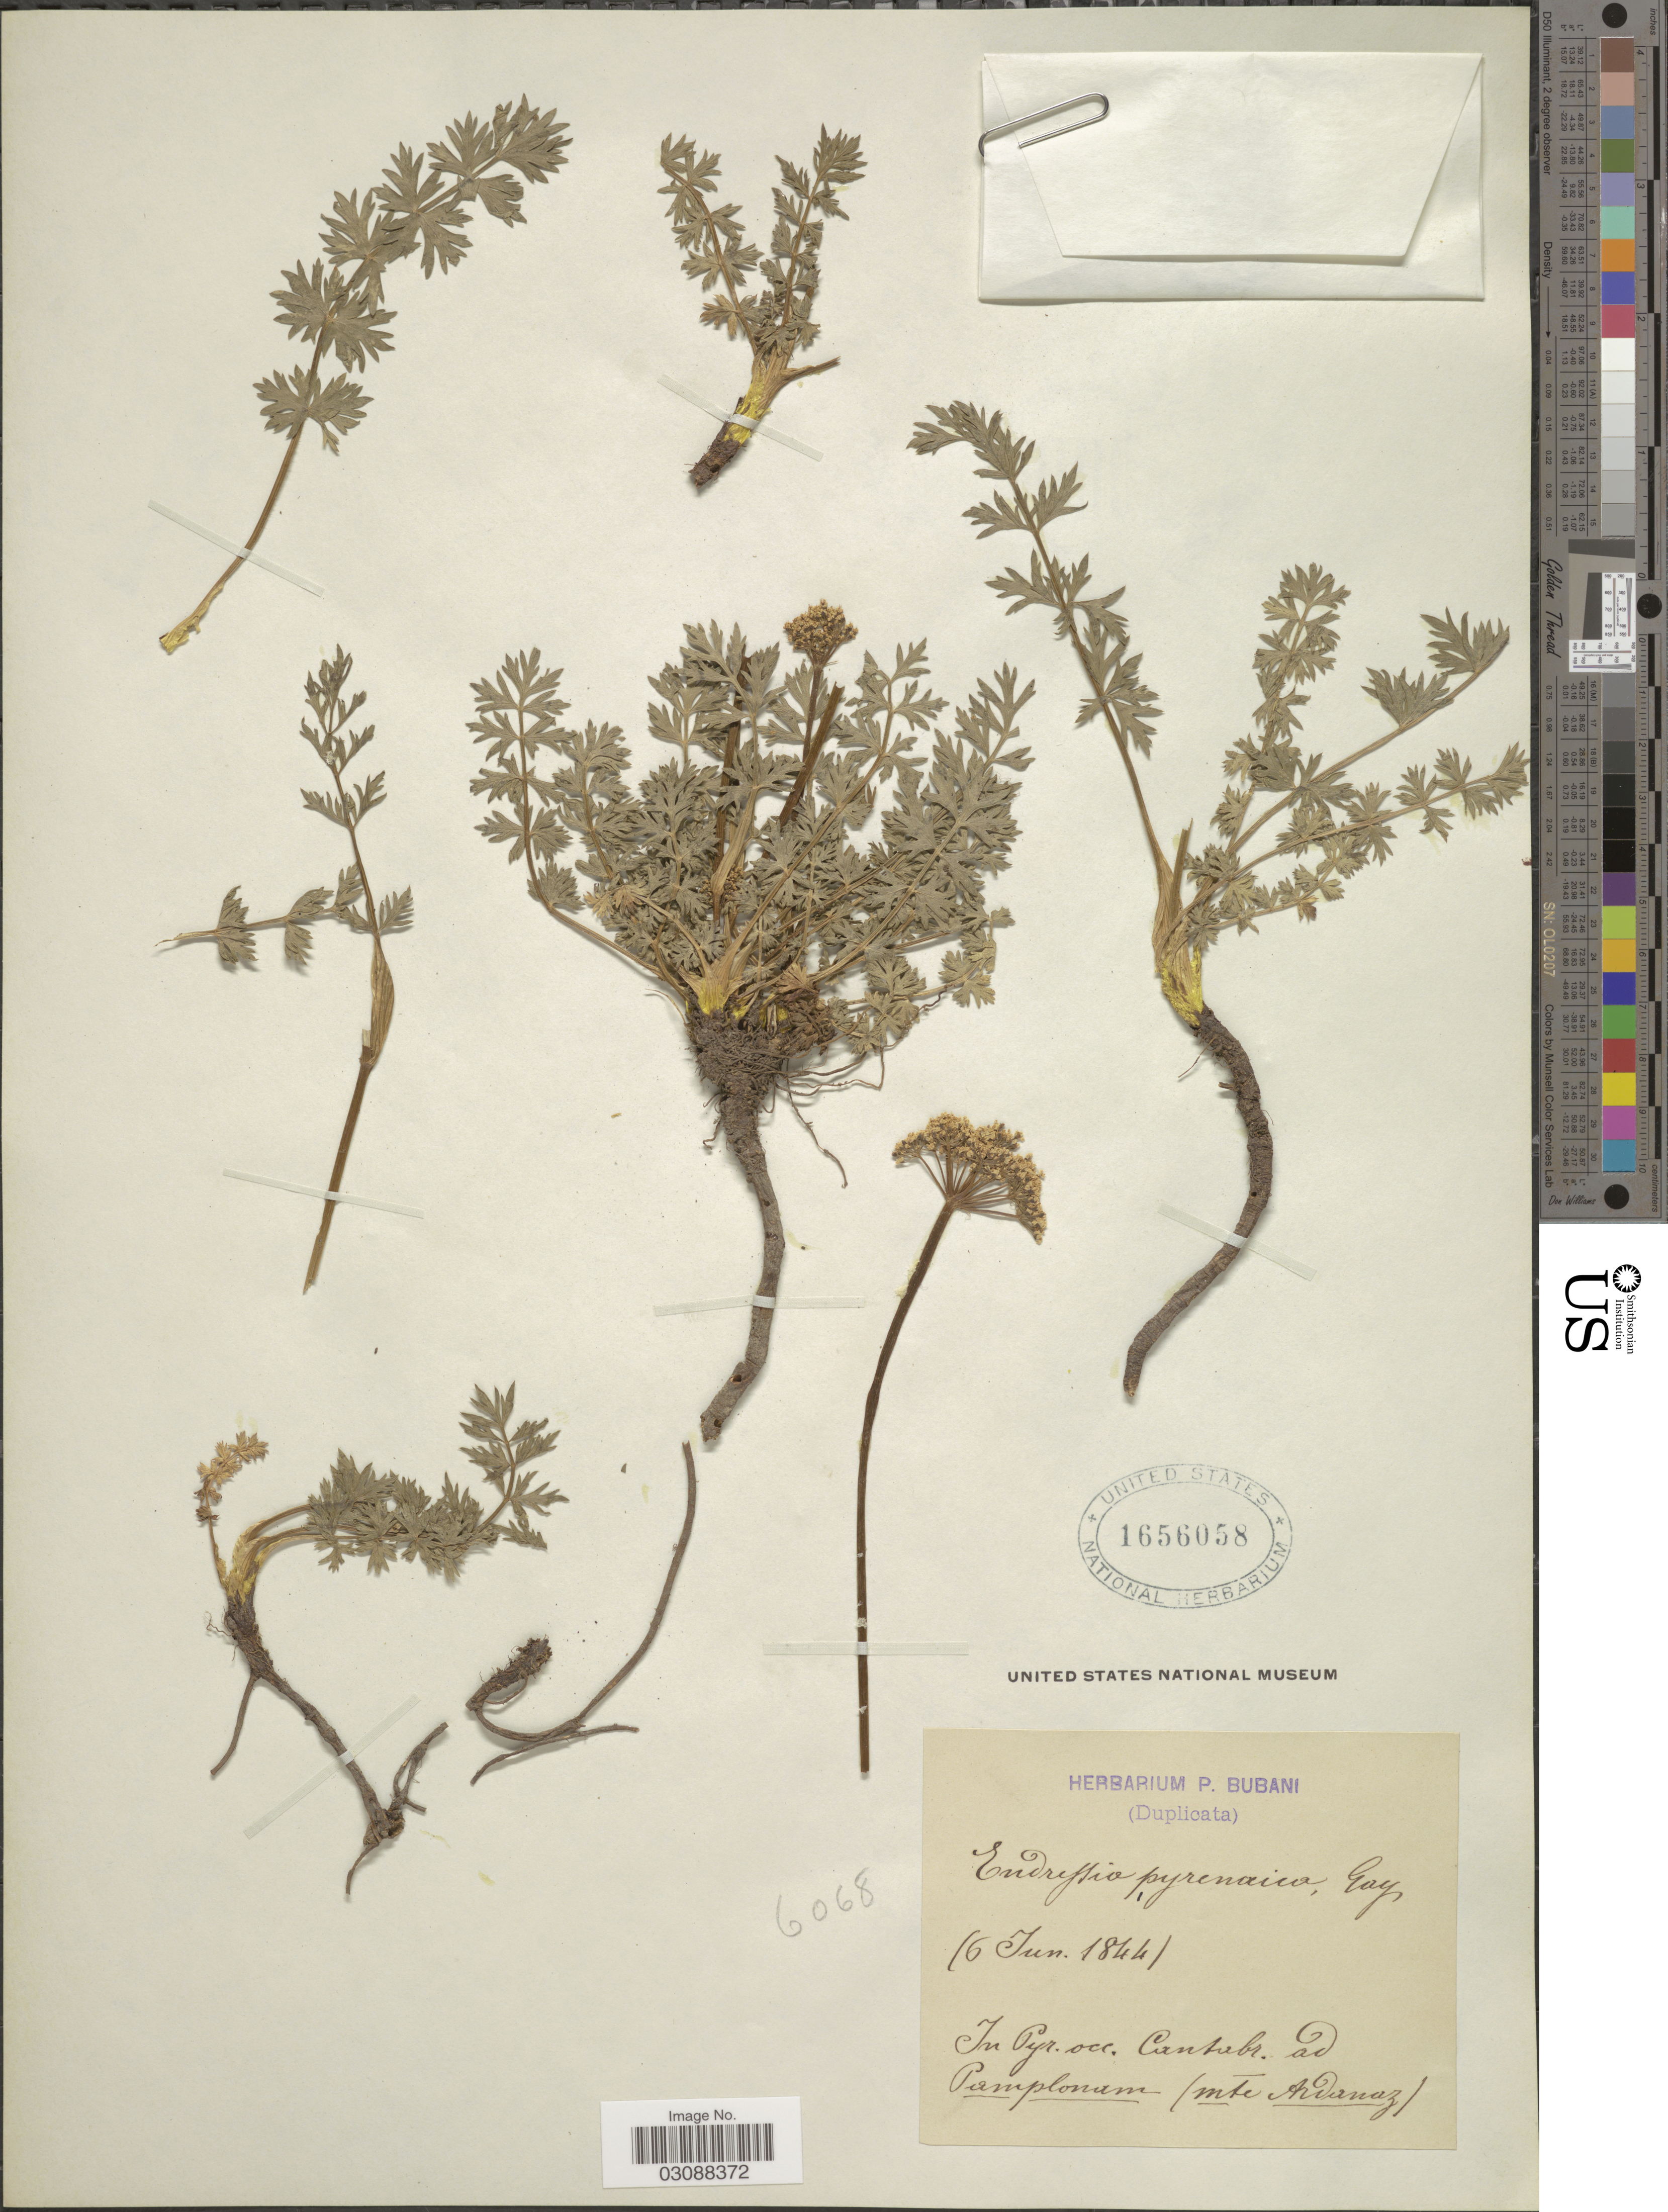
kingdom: Plantae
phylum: Tracheophyta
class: Magnoliopsida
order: Apiales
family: Apiaceae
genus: Endressia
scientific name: Endressia pyrenaica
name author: (ex herb. J. Ball ex DC.) J. Gay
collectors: ex herb. P. Bubani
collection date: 1844-06-06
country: Spain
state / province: Cantabria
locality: In Pyr. occ. Cantabr. ad Pamplonam (mte Ardanaz).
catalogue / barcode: US 1656058